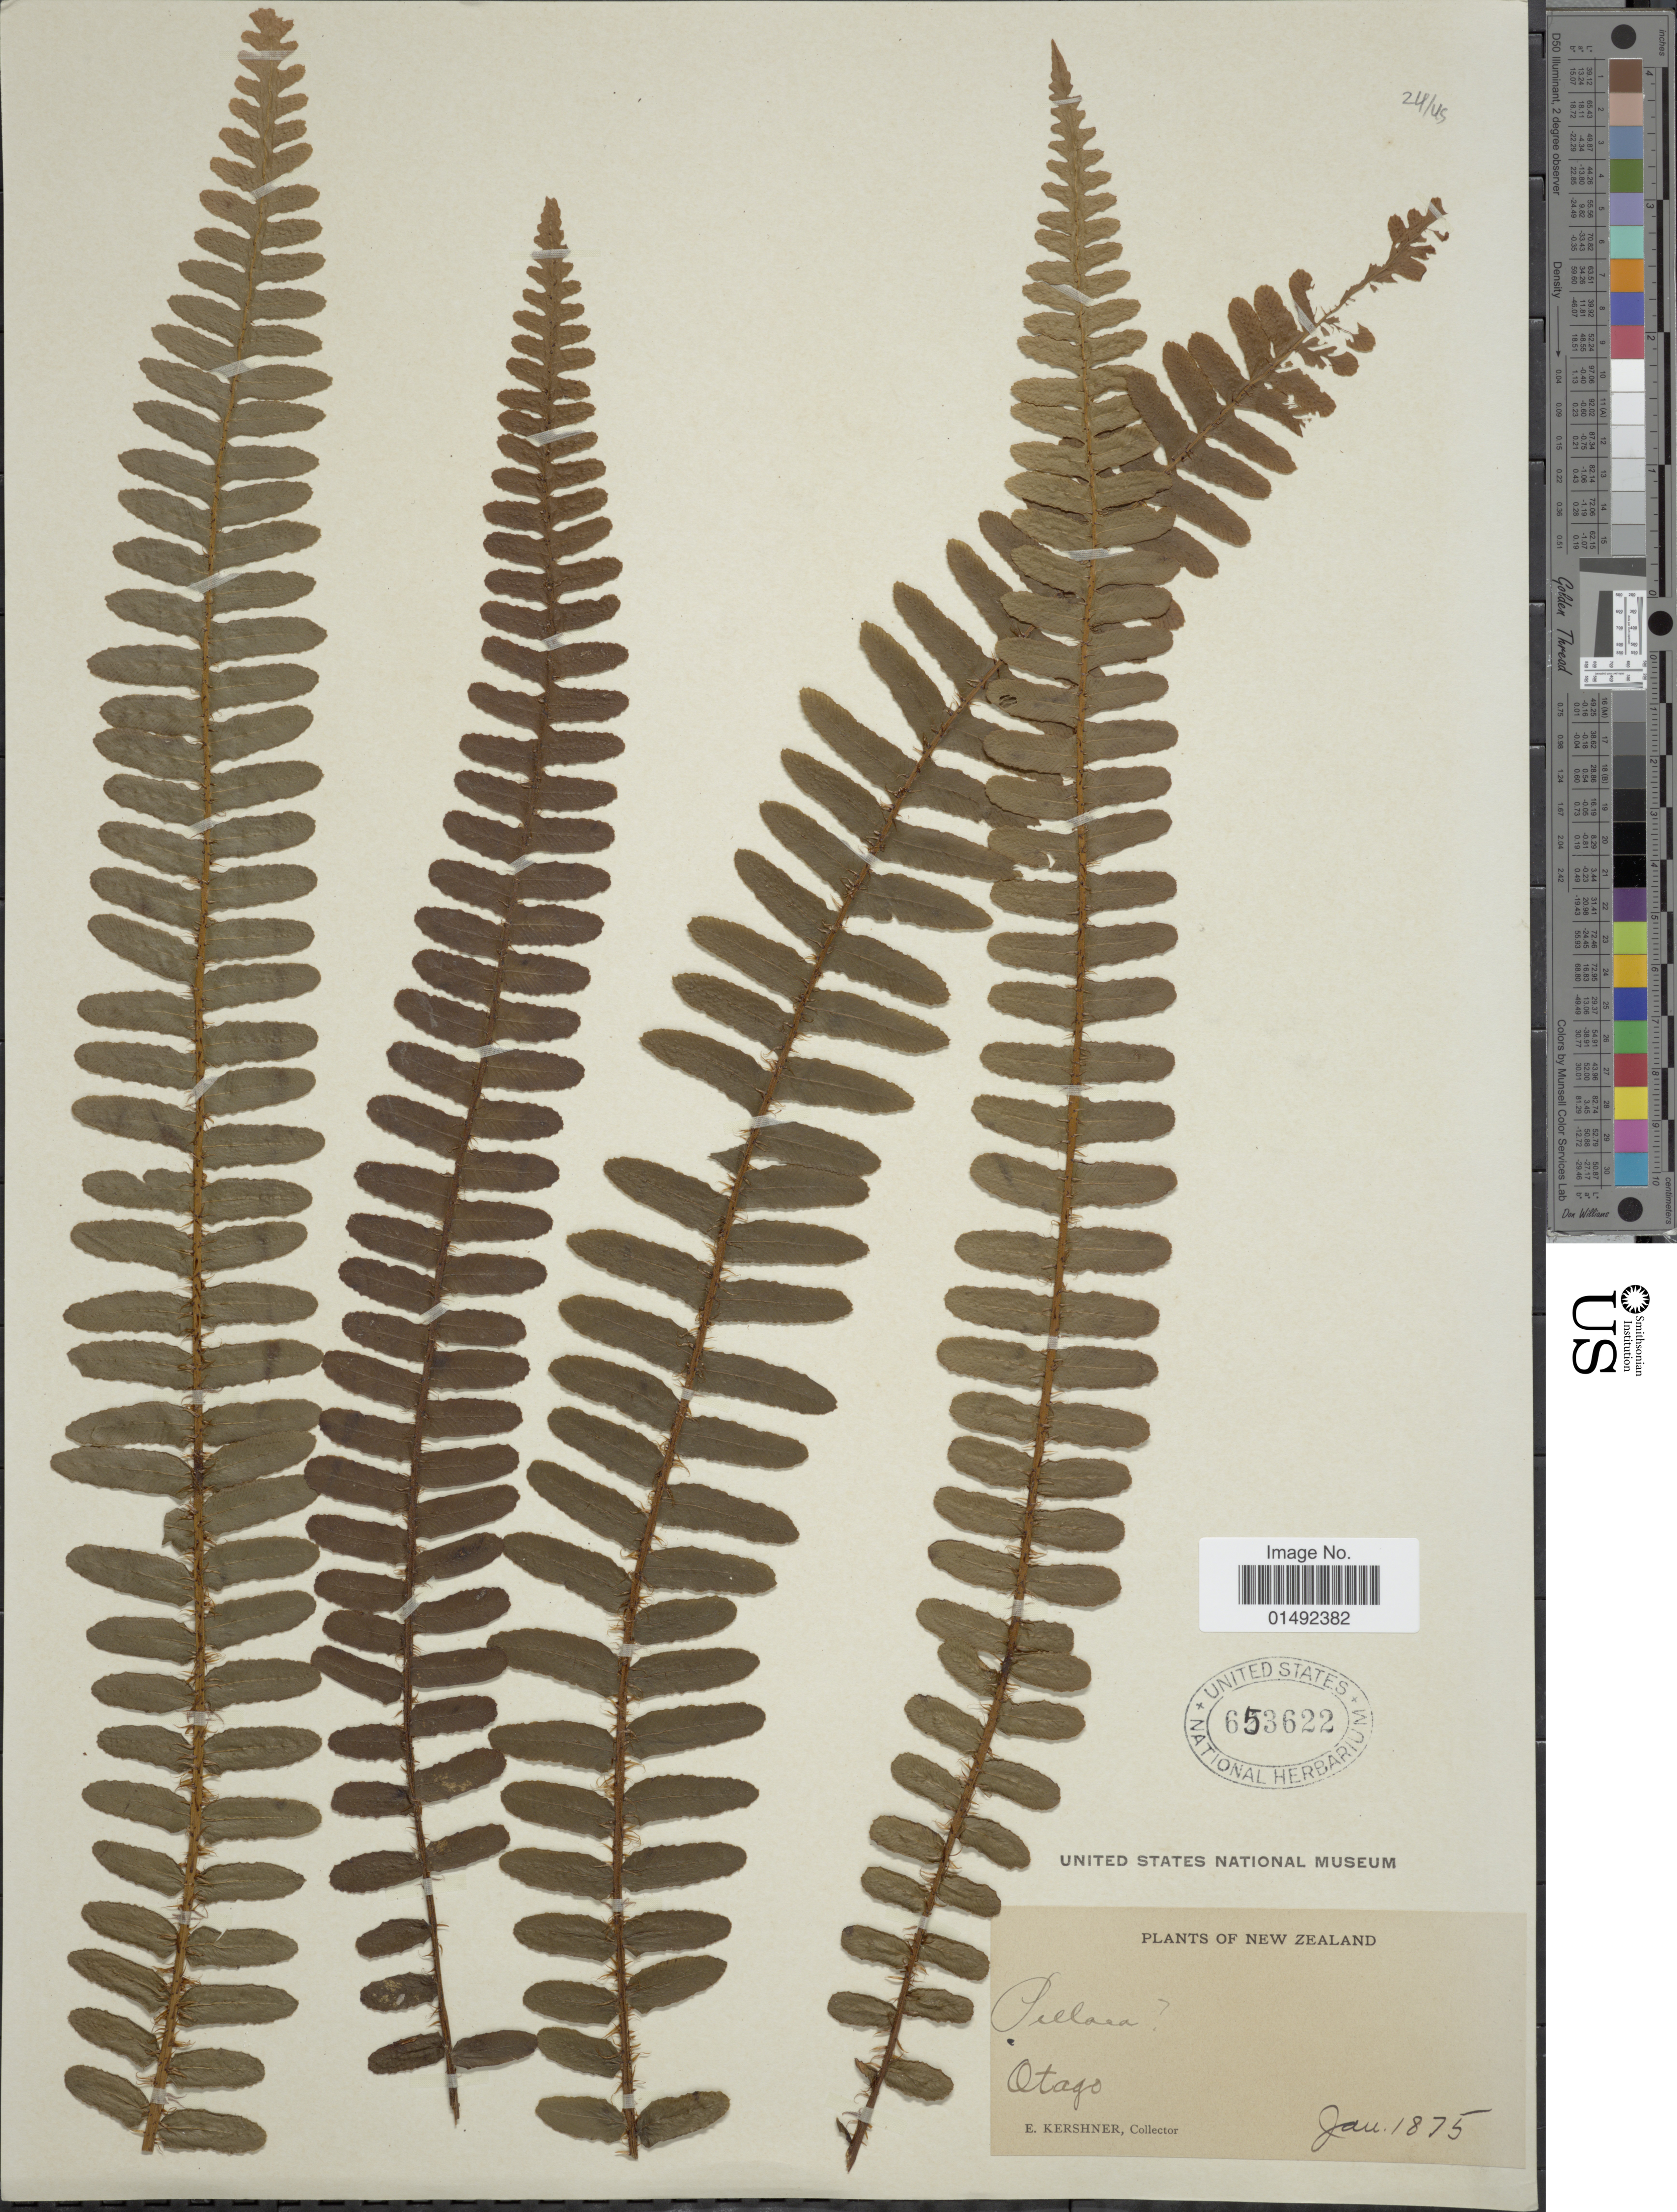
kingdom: Plantae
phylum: Tracheophyta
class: Polypodiopsida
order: Polypodiales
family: Pteridaceae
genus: Pellaea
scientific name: Pellaea sp.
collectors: E. Kershner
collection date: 1875-01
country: New Zealand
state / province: Otago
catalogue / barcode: US 653622